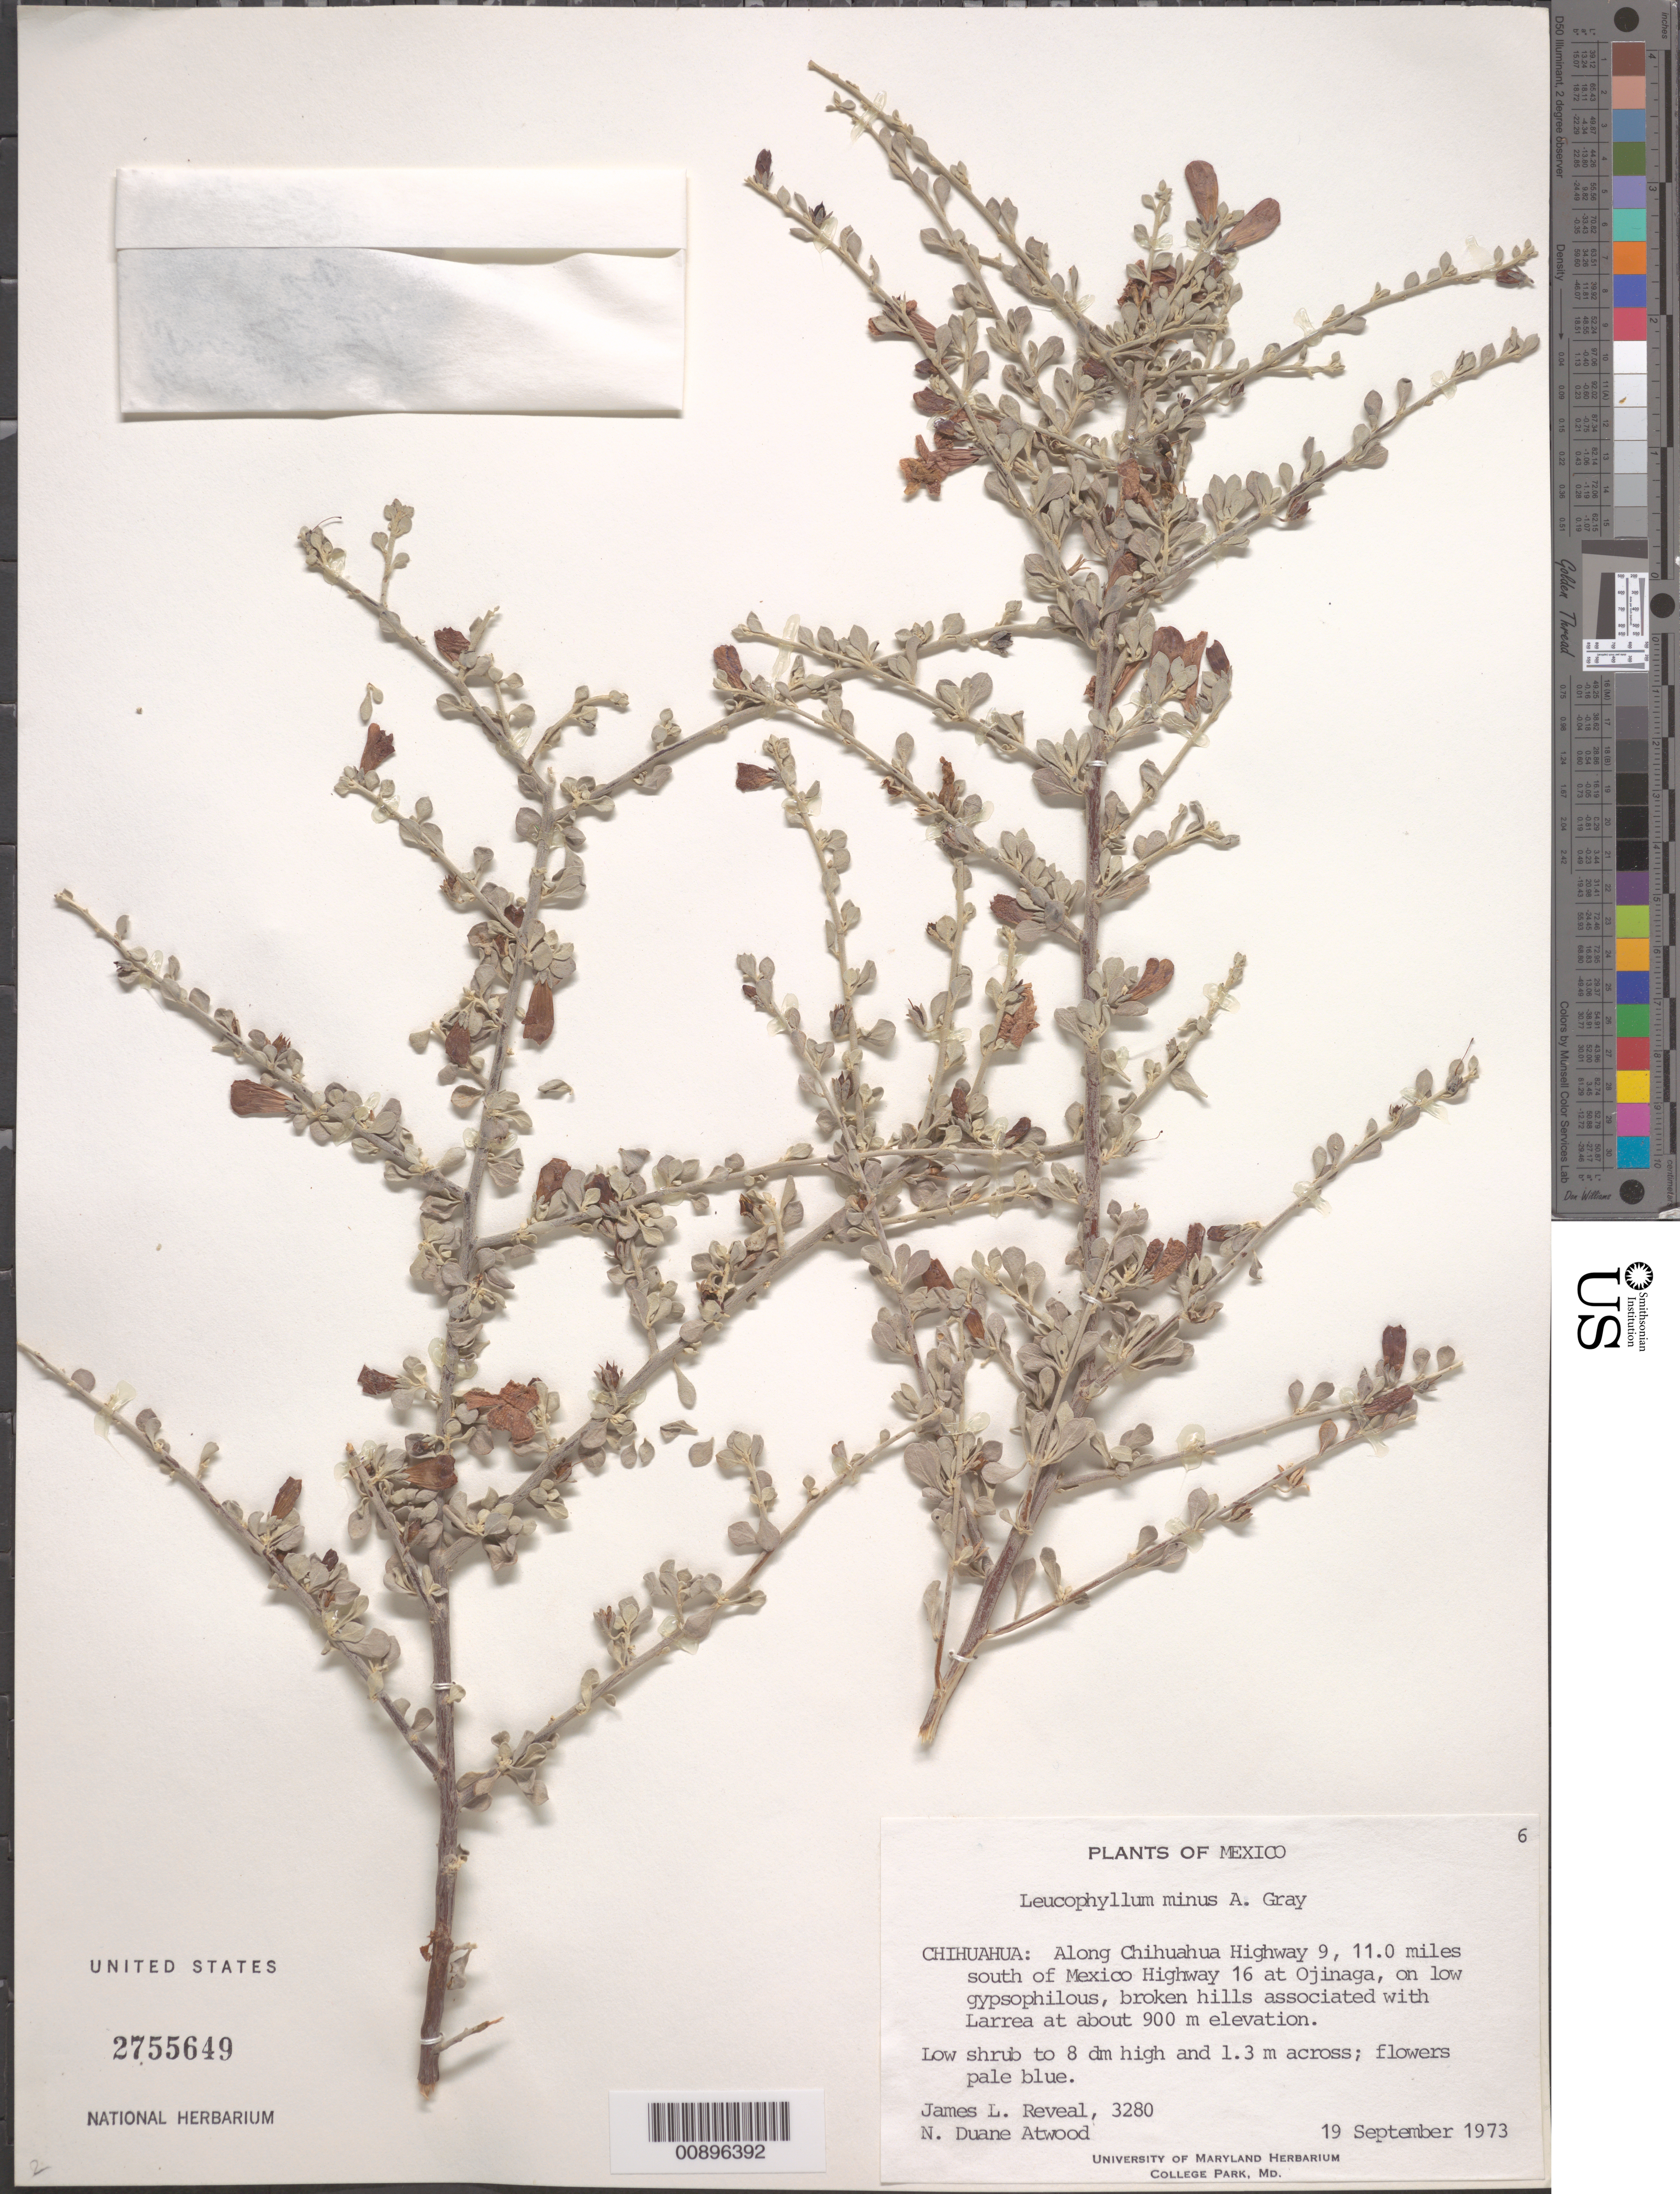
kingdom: Plantae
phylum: Tracheophyta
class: Magnoliopsida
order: Lamiales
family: Scrophulariaceae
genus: Leucophyllum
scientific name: Leucophyllum minus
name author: A. Gray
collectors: J. L. Reveal & N. D. Atwood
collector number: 3280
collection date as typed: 19 Sep 1973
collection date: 1973-09-19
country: Mexico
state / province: Chihuahua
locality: Along Chihuahua Highway 9, 11.0 miles south of Mexico Highway 16 at Ojinaga.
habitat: On low gypsophilous, broken hills associated with Larrea.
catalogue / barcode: US 2755649